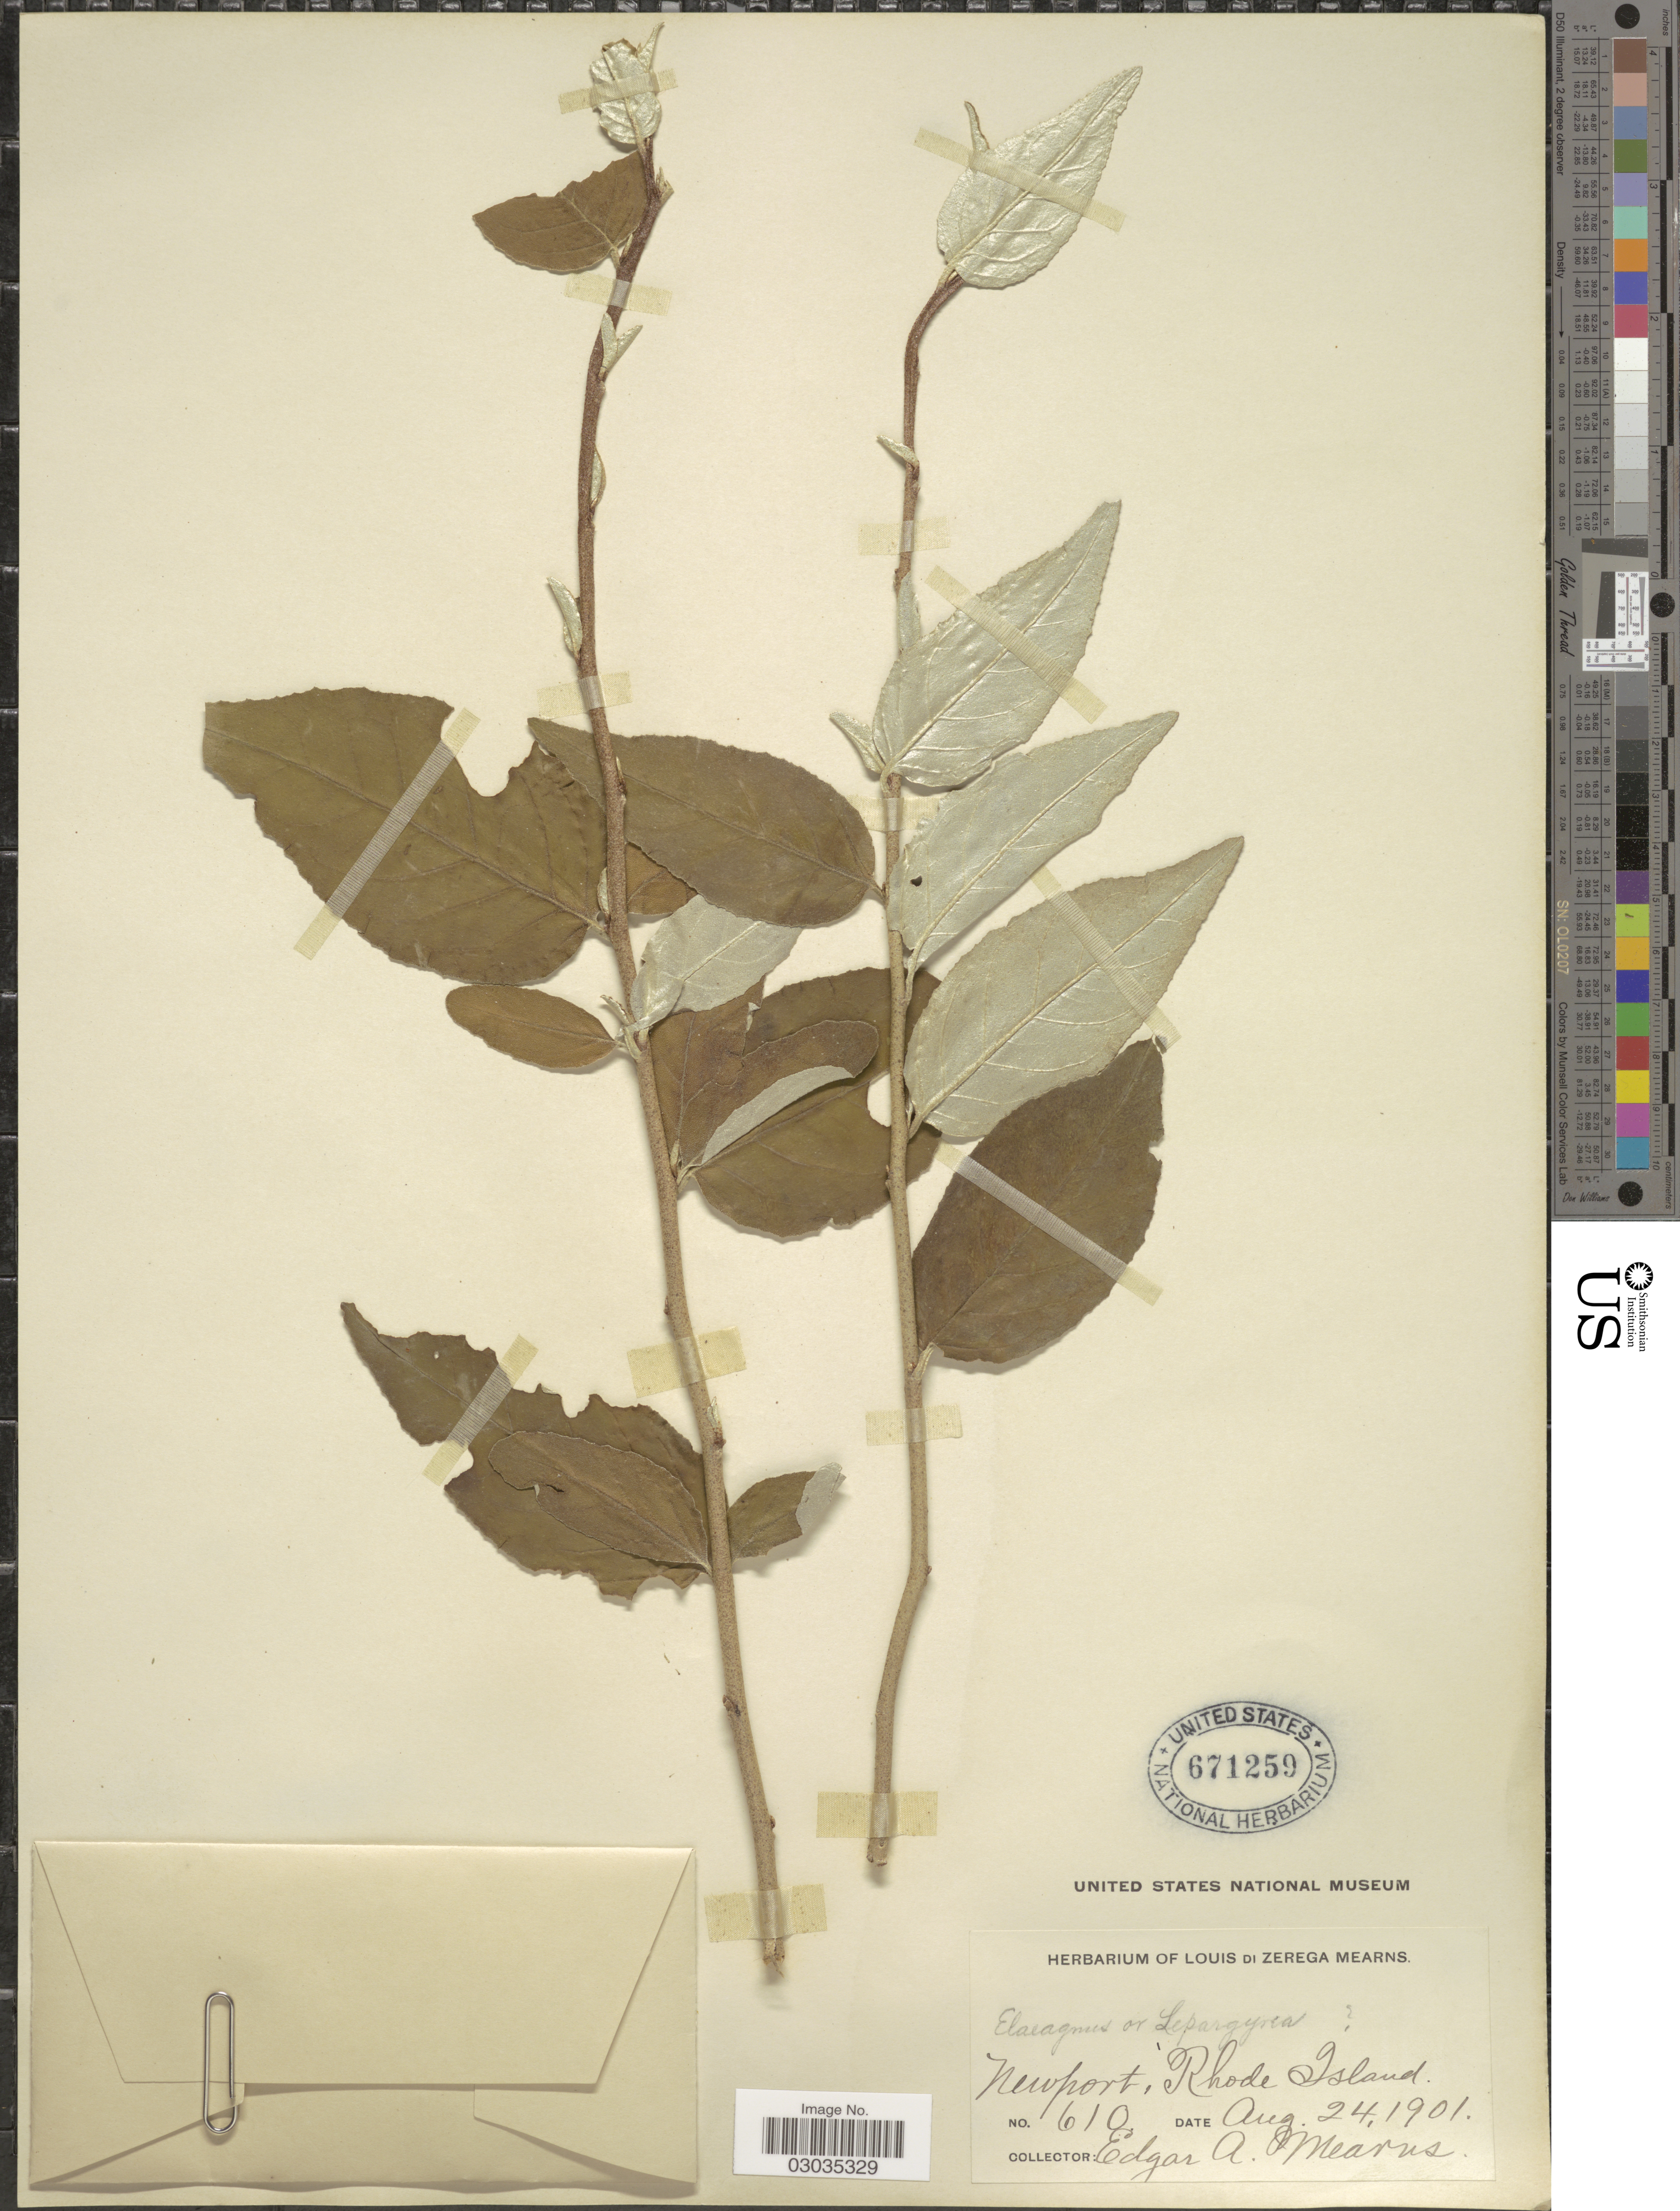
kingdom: Plantae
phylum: Tracheophyta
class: Magnoliopsida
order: Rosales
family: Elaeagnaceae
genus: Elaeagnus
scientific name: Elaeagnus sp.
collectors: E. A. Mearns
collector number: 610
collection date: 1901-08-24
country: United States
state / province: Rhode Island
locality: Newport.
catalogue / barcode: US 671259